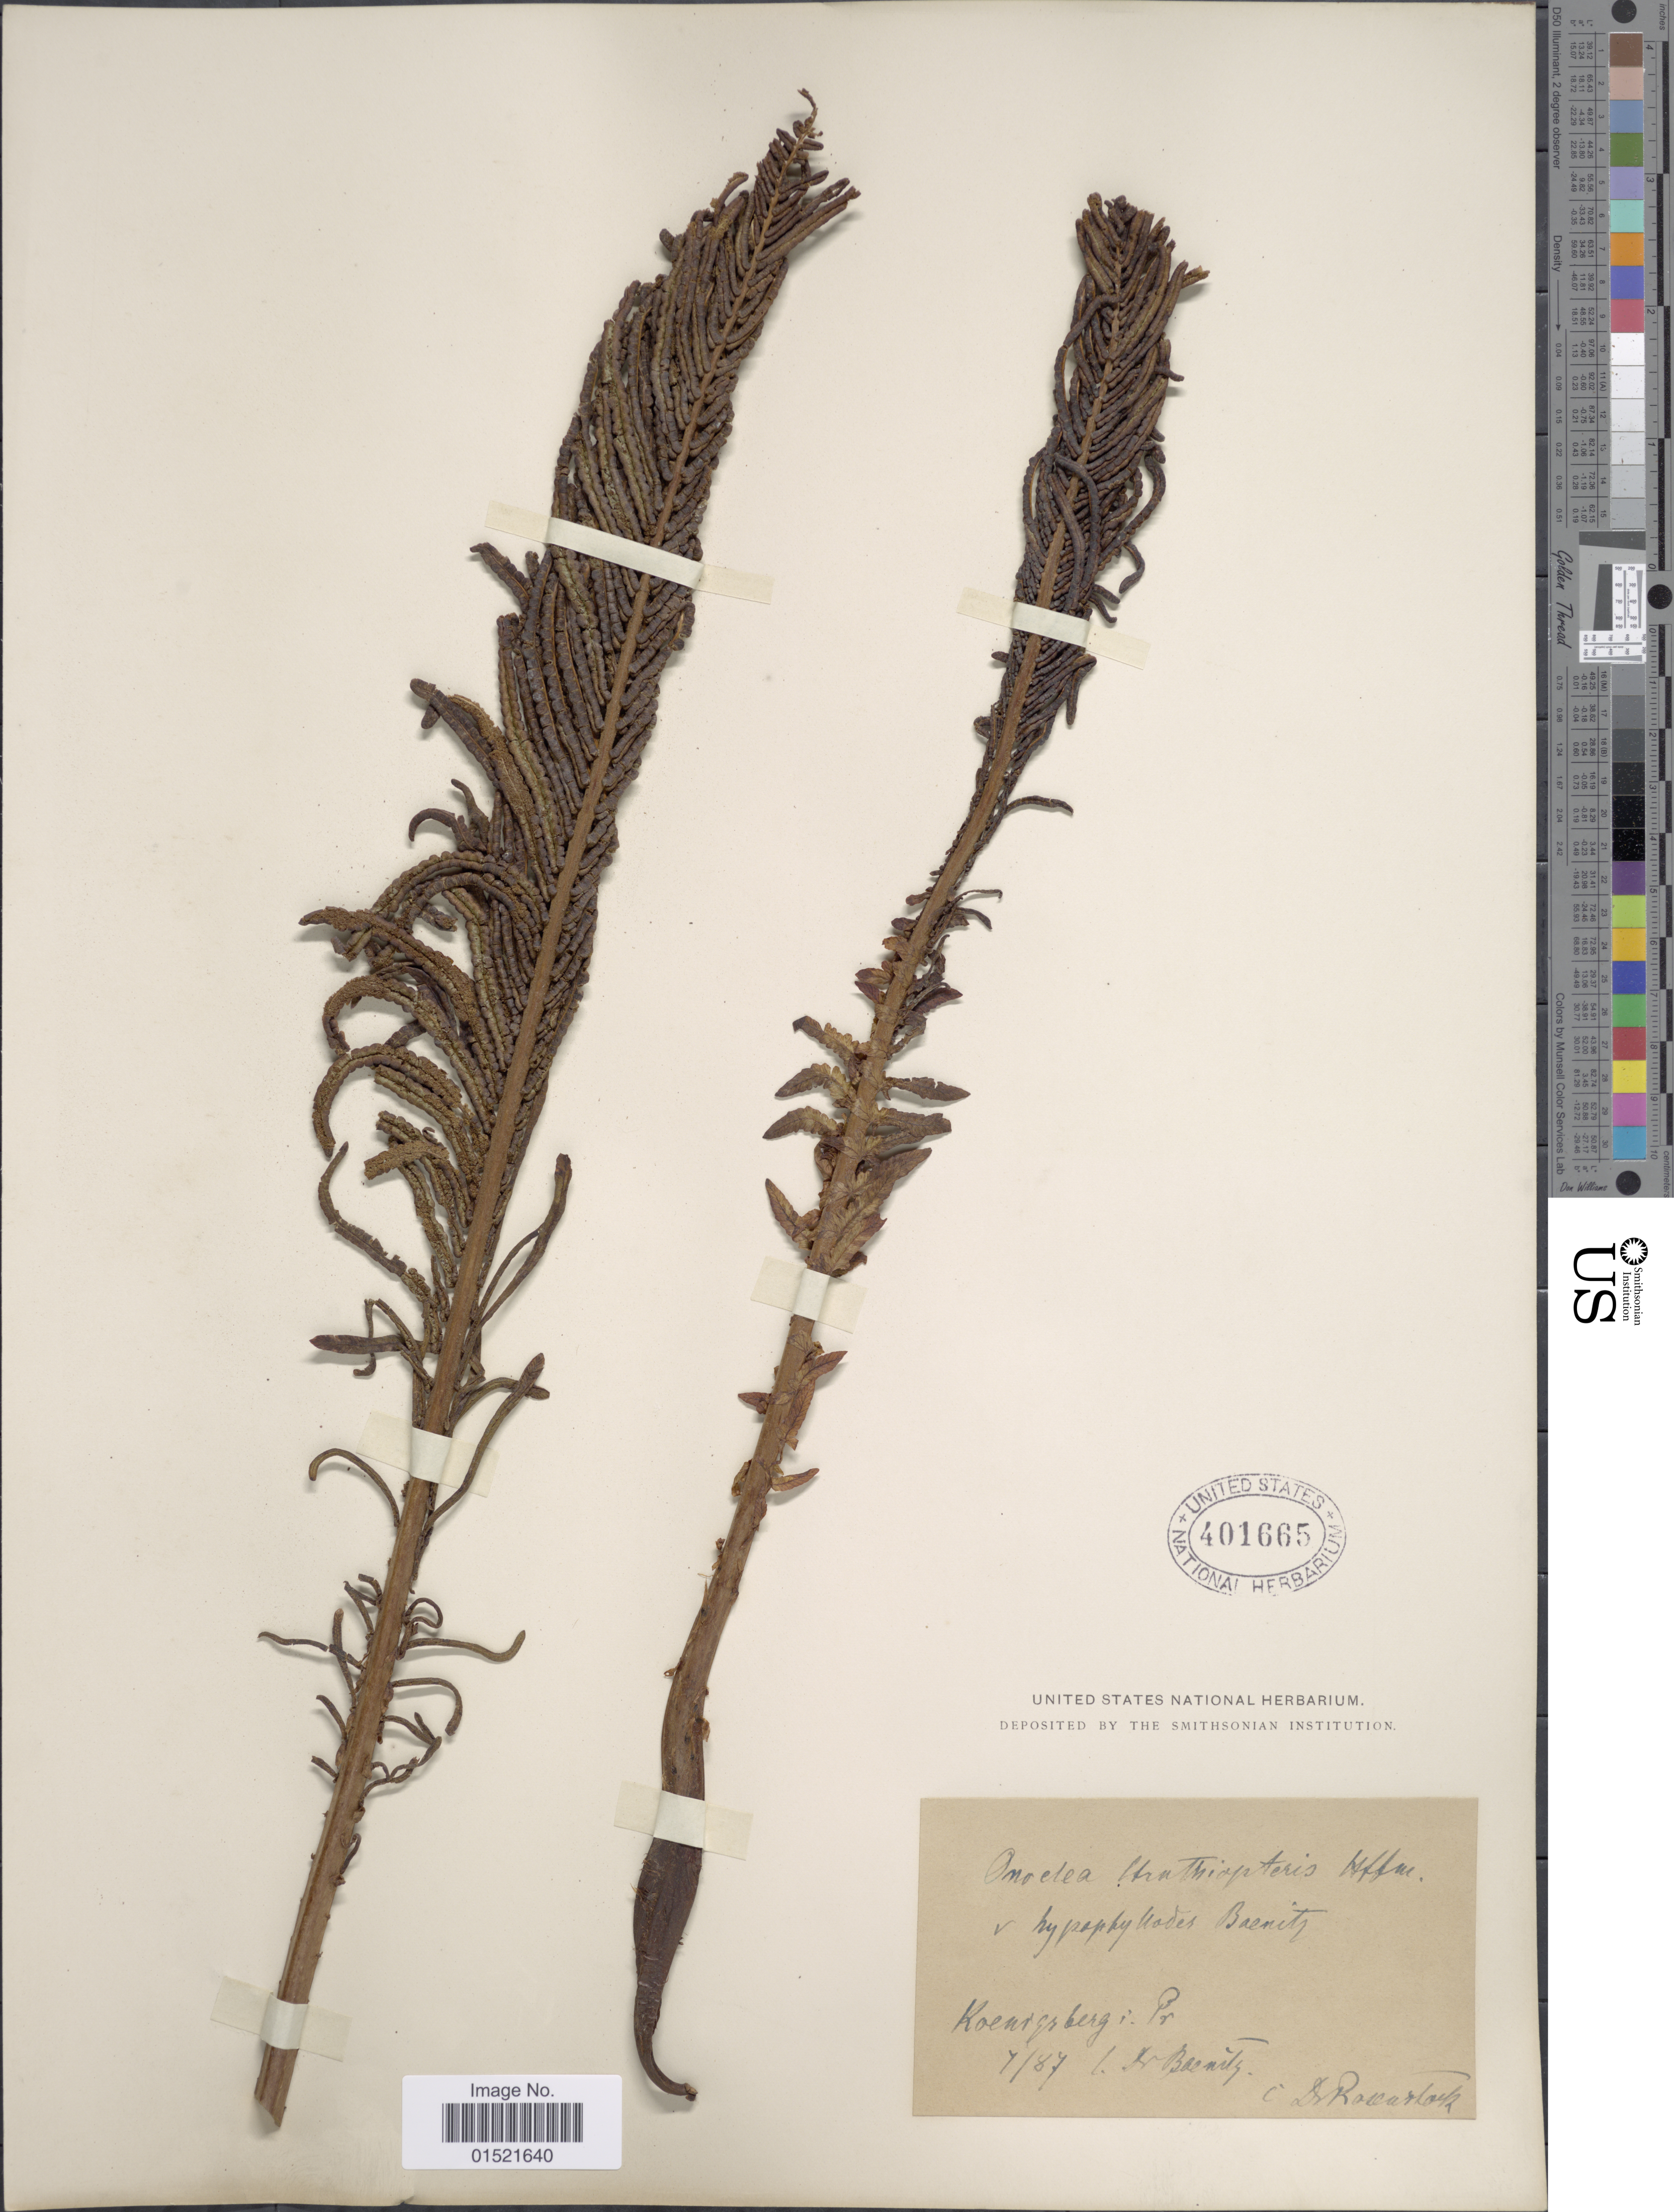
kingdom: Plantae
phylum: Tracheophyta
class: Polypodiopsida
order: Polypodiales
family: Onocleaceae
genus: Matteuccia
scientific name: Matteuccia struthiopteris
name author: (L.) Tod.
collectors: C. G. Baenitz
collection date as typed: Transcribed d/m/y: /7/87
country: Germany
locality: Koenigsberg: Pr.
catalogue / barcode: US 401665